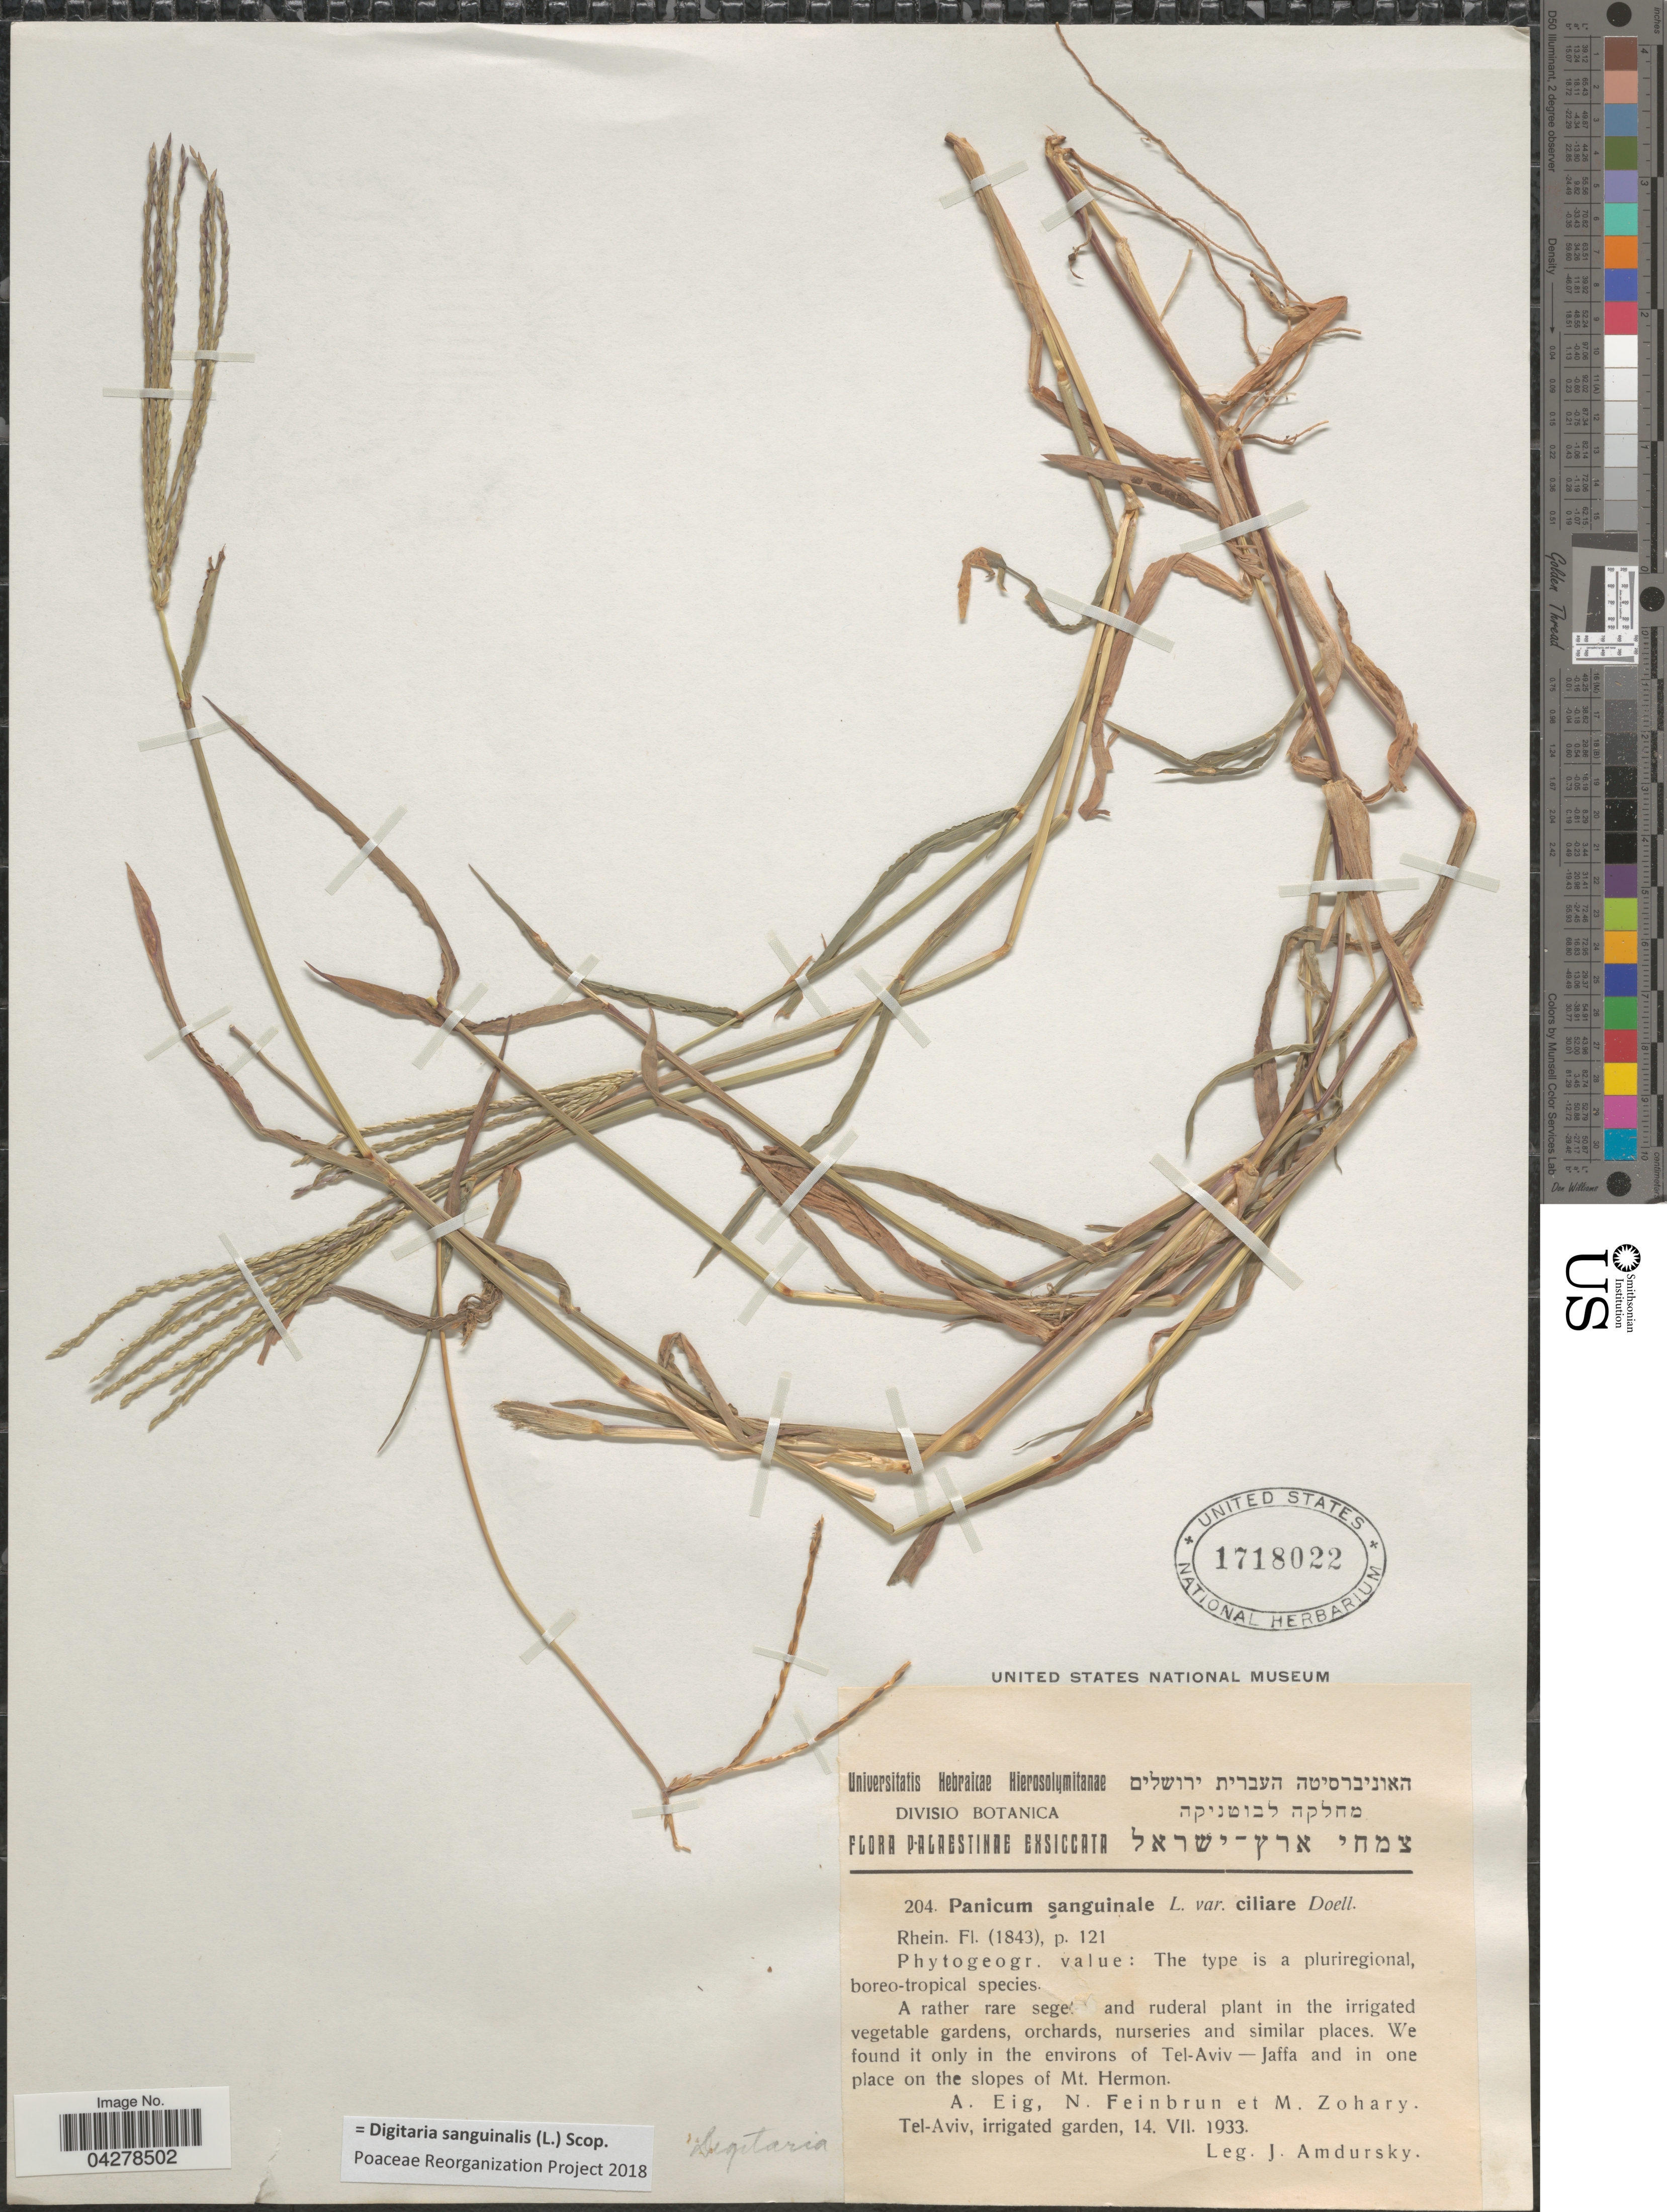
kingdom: Plantae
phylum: Tracheophyta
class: Liliopsida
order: Poales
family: Poaceae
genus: Digitaria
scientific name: Digitaria sanguinalis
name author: (L.) Scop.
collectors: I. Amdursky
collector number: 204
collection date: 1933-07-14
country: Israel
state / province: Tel Aviv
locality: Irrigated garden.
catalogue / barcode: US 1718022